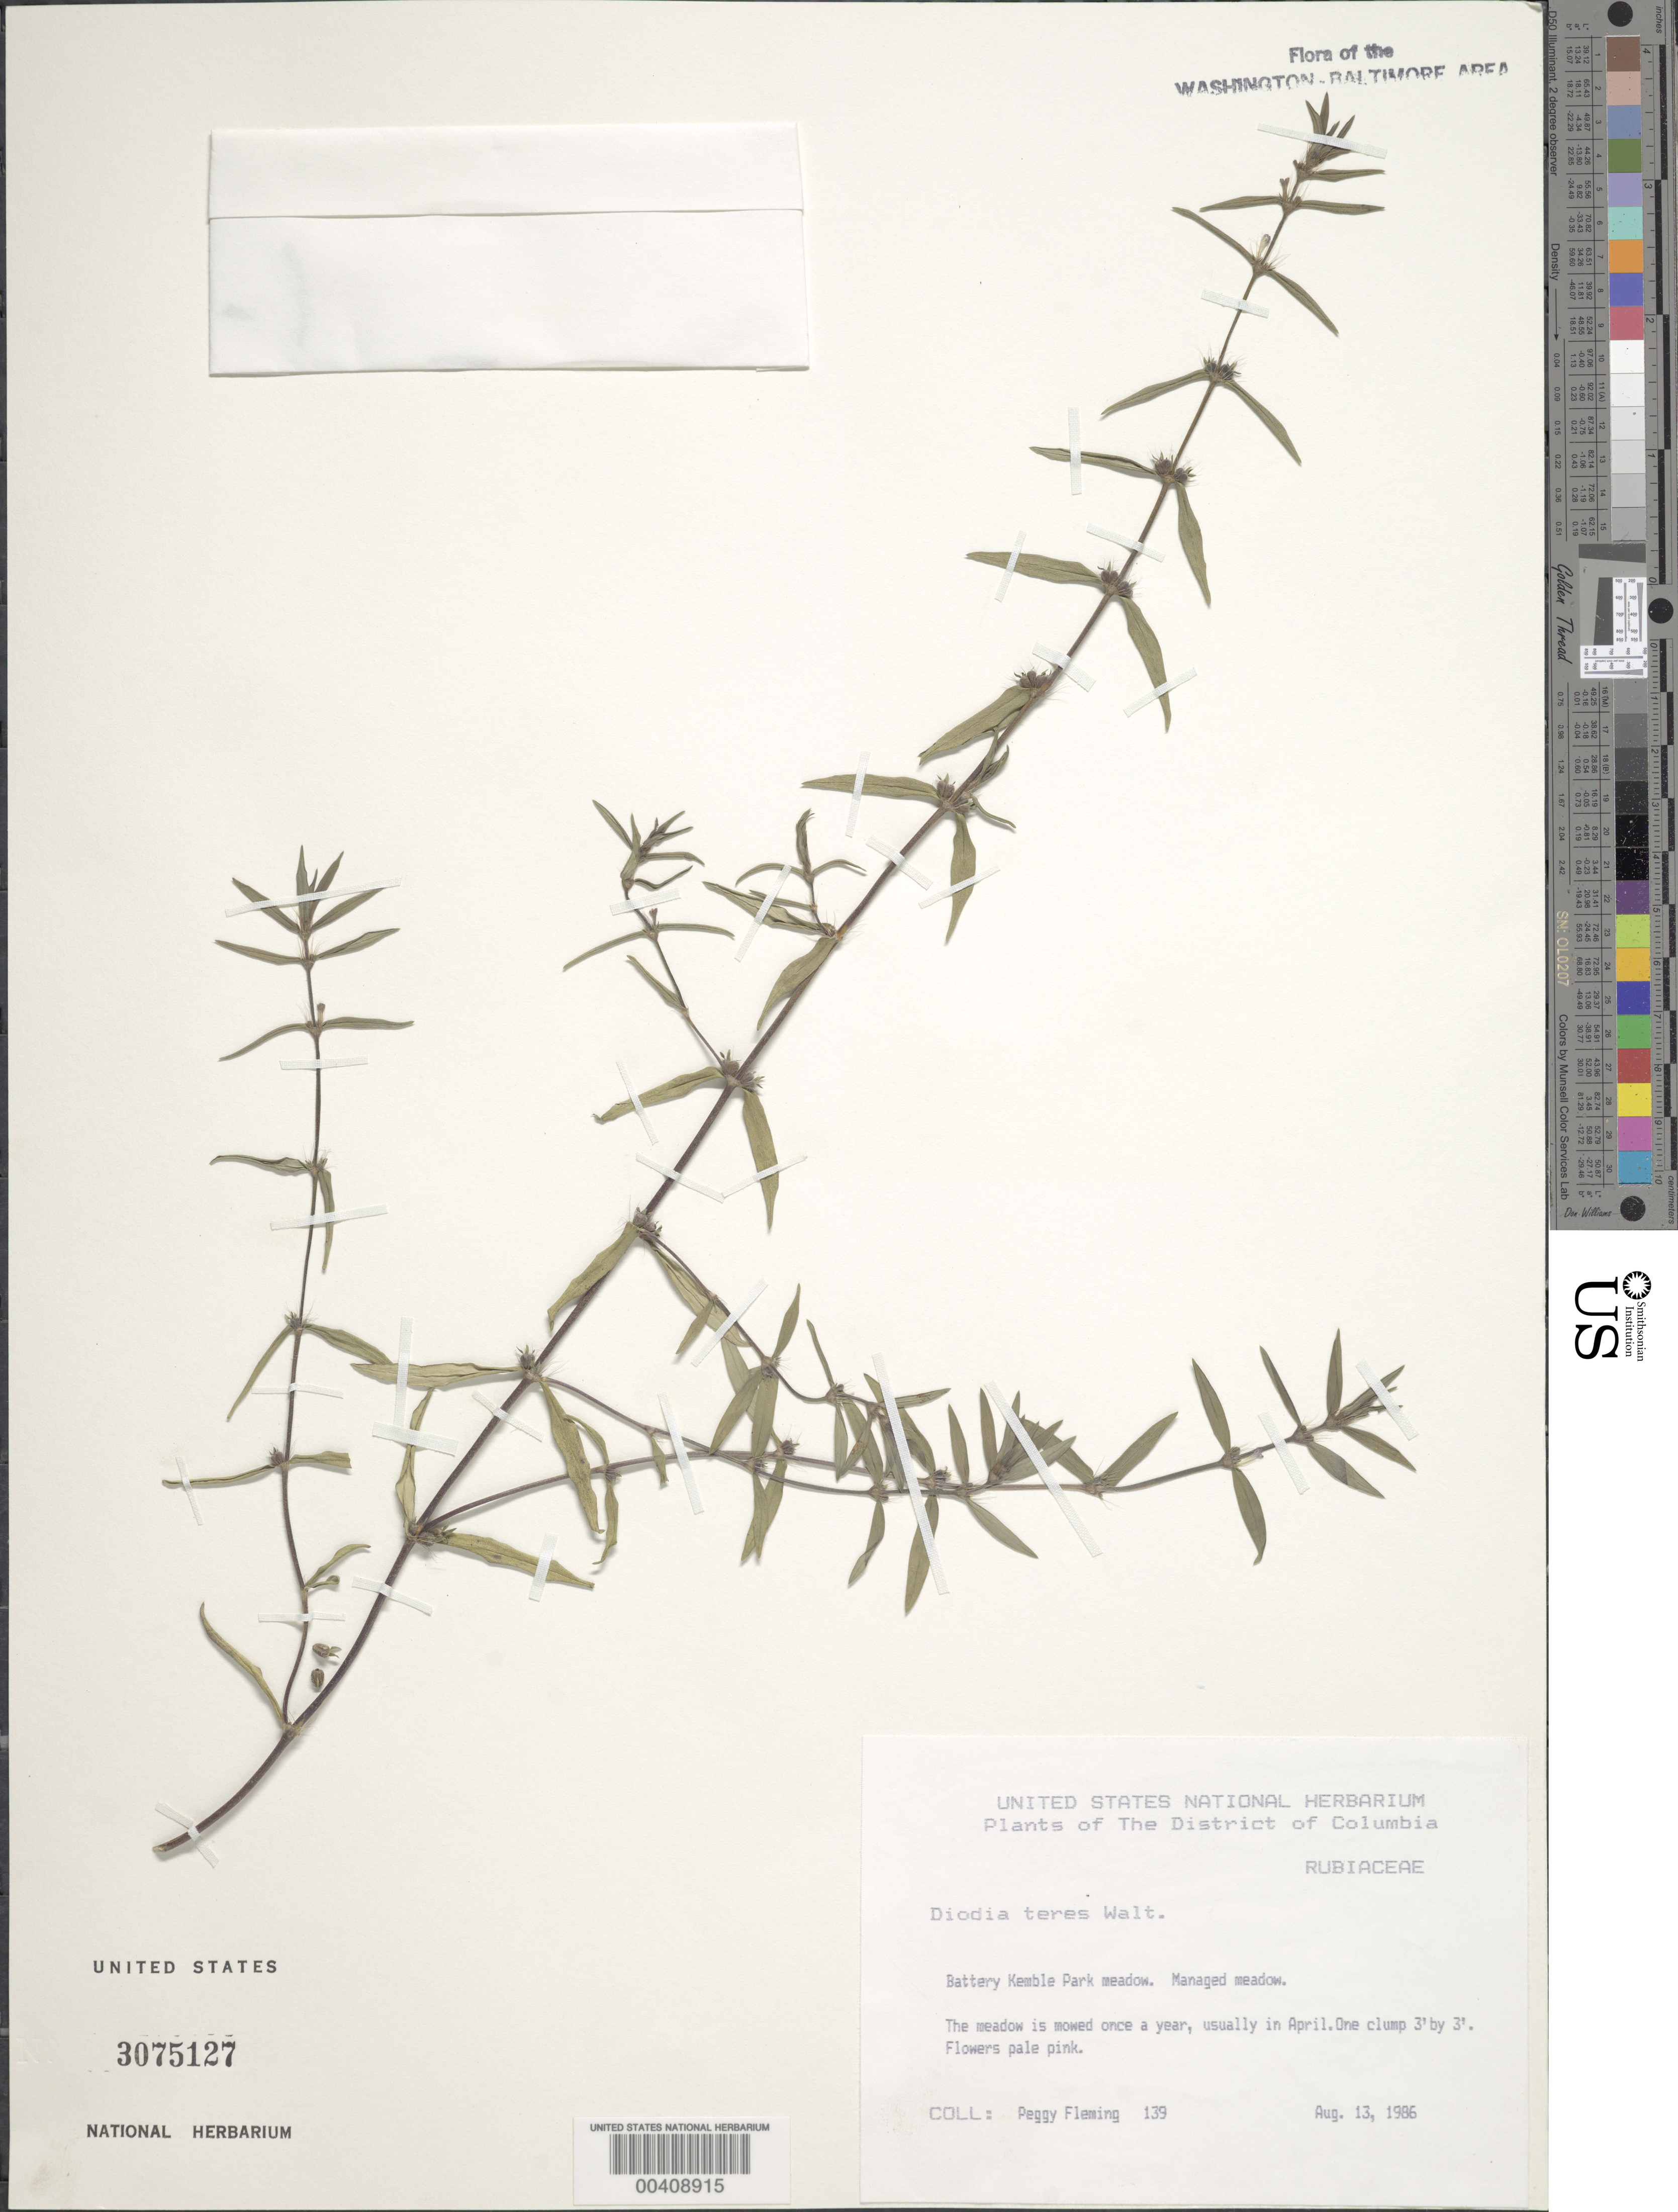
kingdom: Plantae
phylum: Tracheophyta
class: Magnoliopsida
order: Gentianales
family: Rubiaceae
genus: Diodia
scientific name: Diodia teres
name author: Walter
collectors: P. Fleming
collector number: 139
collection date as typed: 13 Aug 1986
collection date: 1986-08-13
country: United States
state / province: District of Columbia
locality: Battery Kemble Park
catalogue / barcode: US 3075127